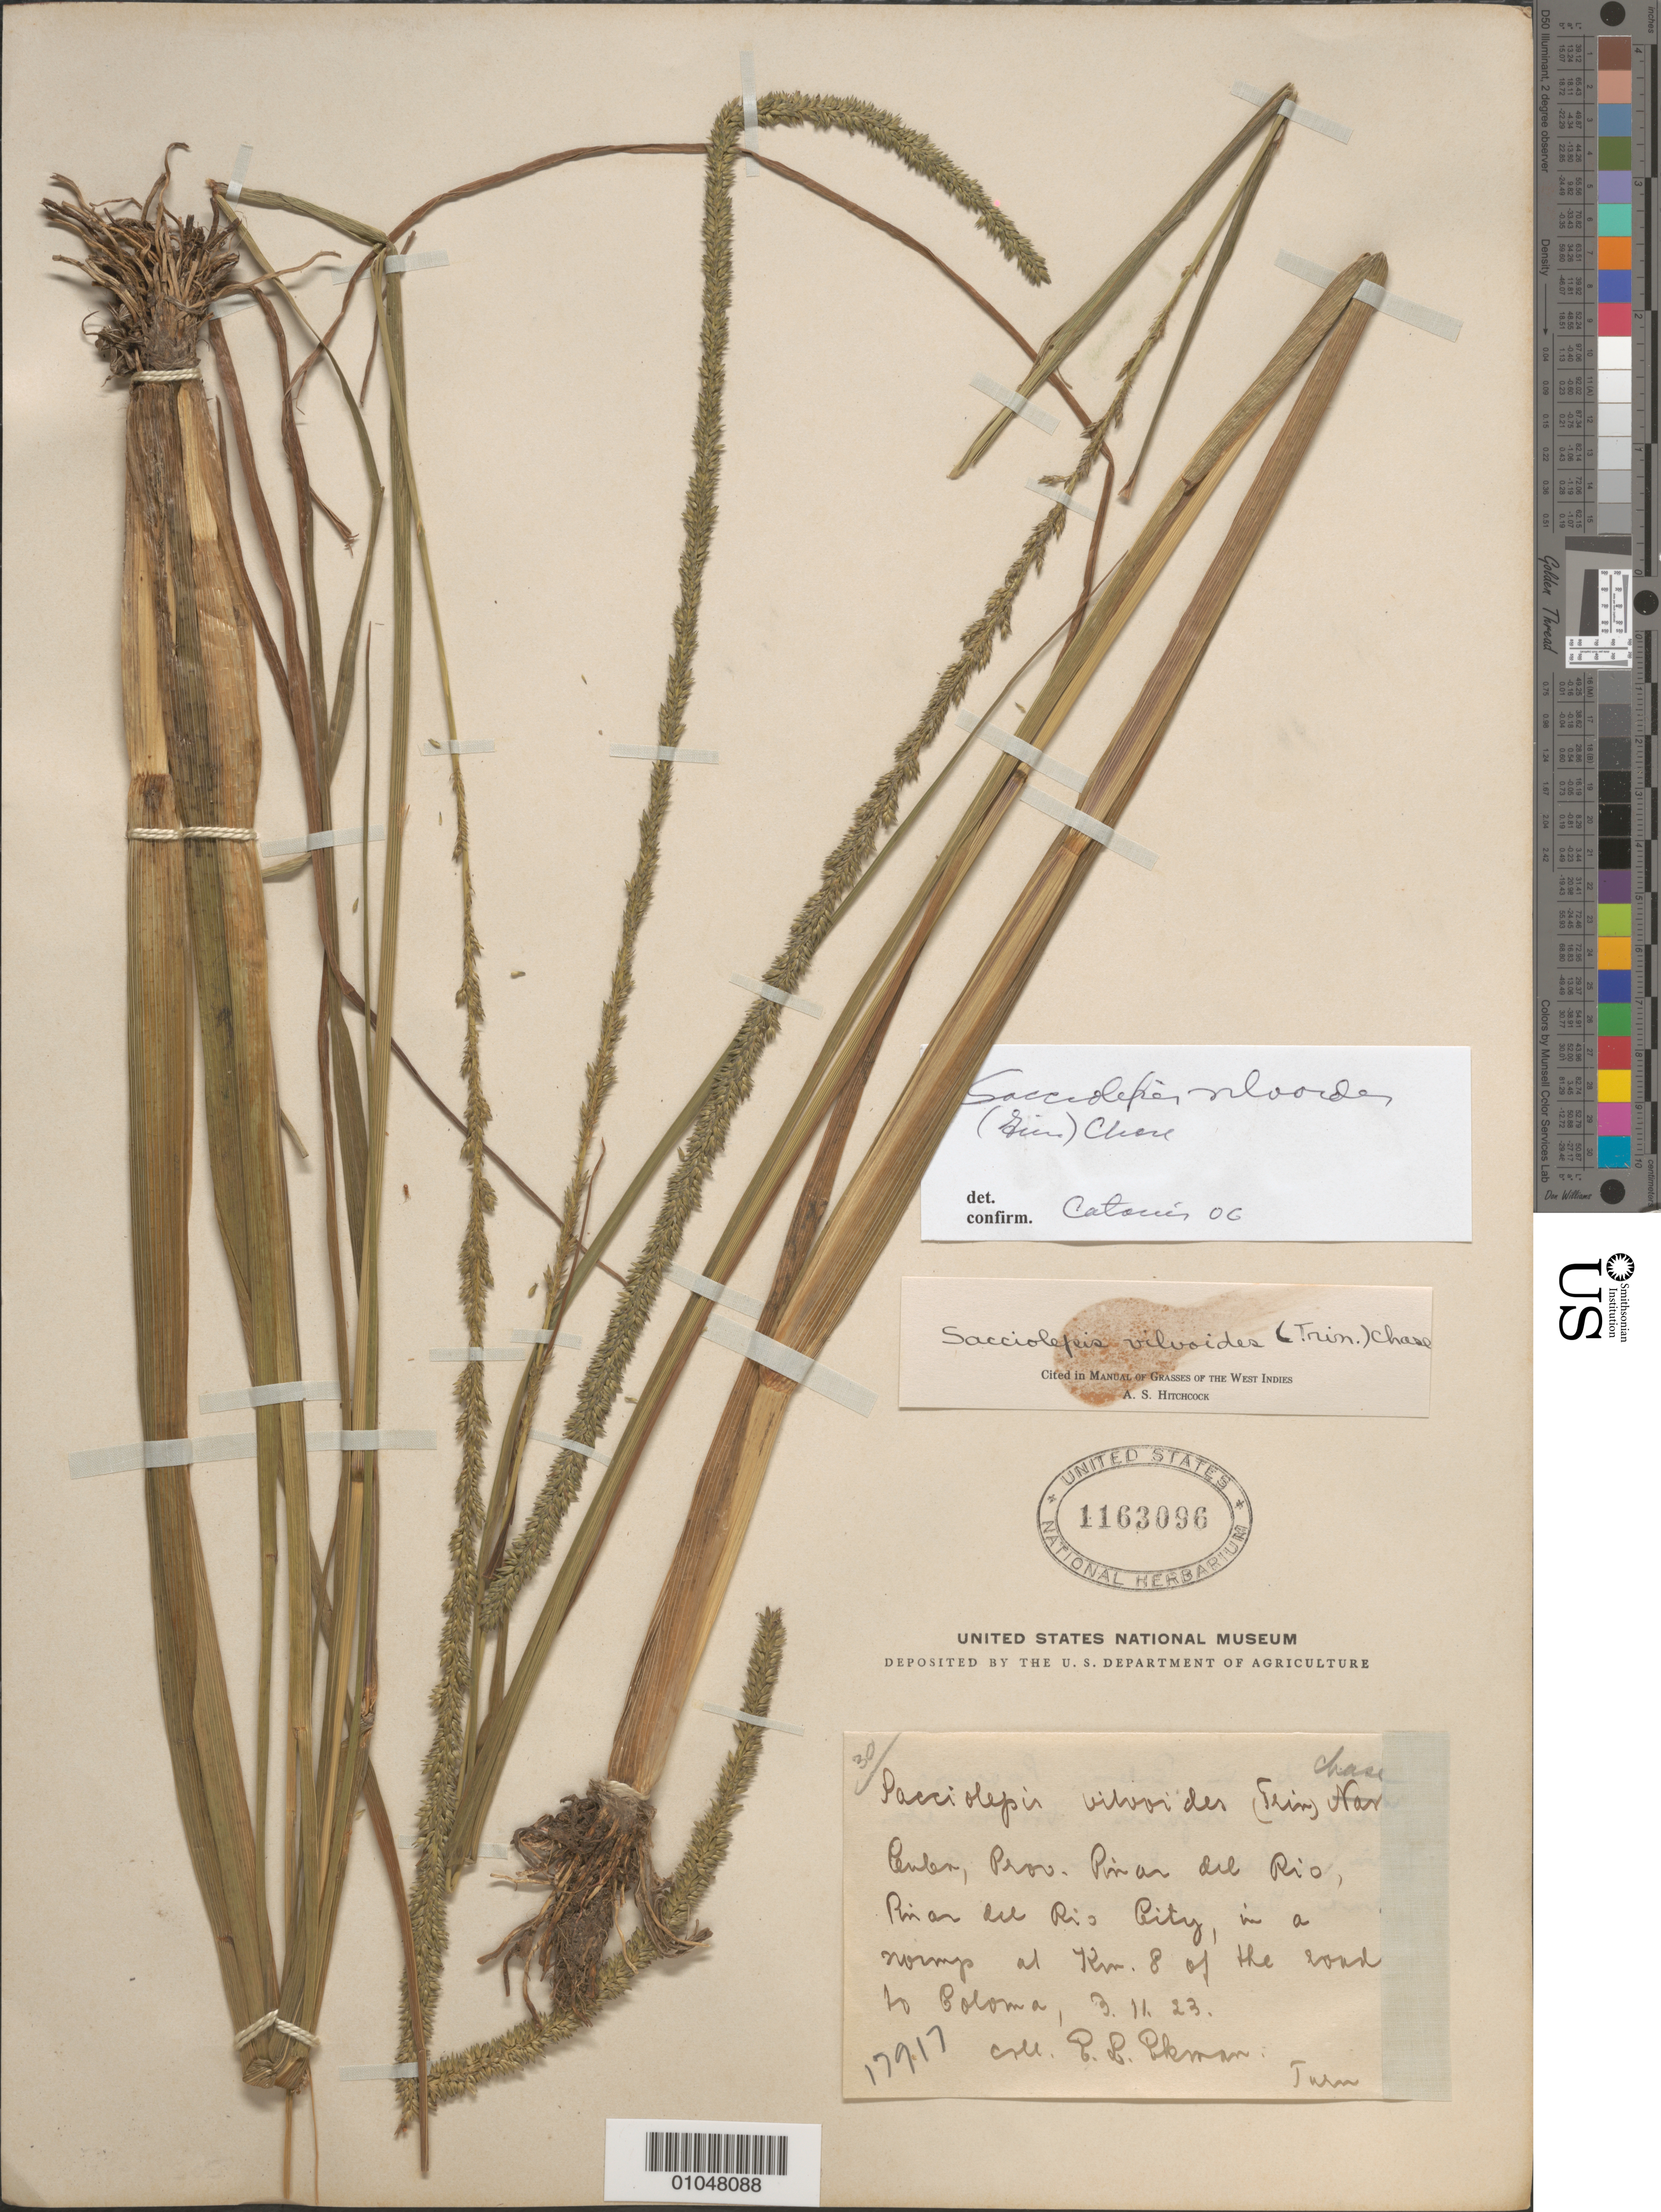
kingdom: Plantae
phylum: Tracheophyta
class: Liliopsida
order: Poales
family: Poaceae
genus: Sacciolepis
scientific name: Sacciolepis vilvoides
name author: (Trin.) Chase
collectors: E. L. Ekman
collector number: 17917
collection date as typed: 03 Nov 1923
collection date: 1923-11-03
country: Cuba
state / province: Pinar del Rio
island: Cuba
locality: Pinar del Rio City, in a swamp at km 8 of the rd to Boloma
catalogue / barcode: US 1163096